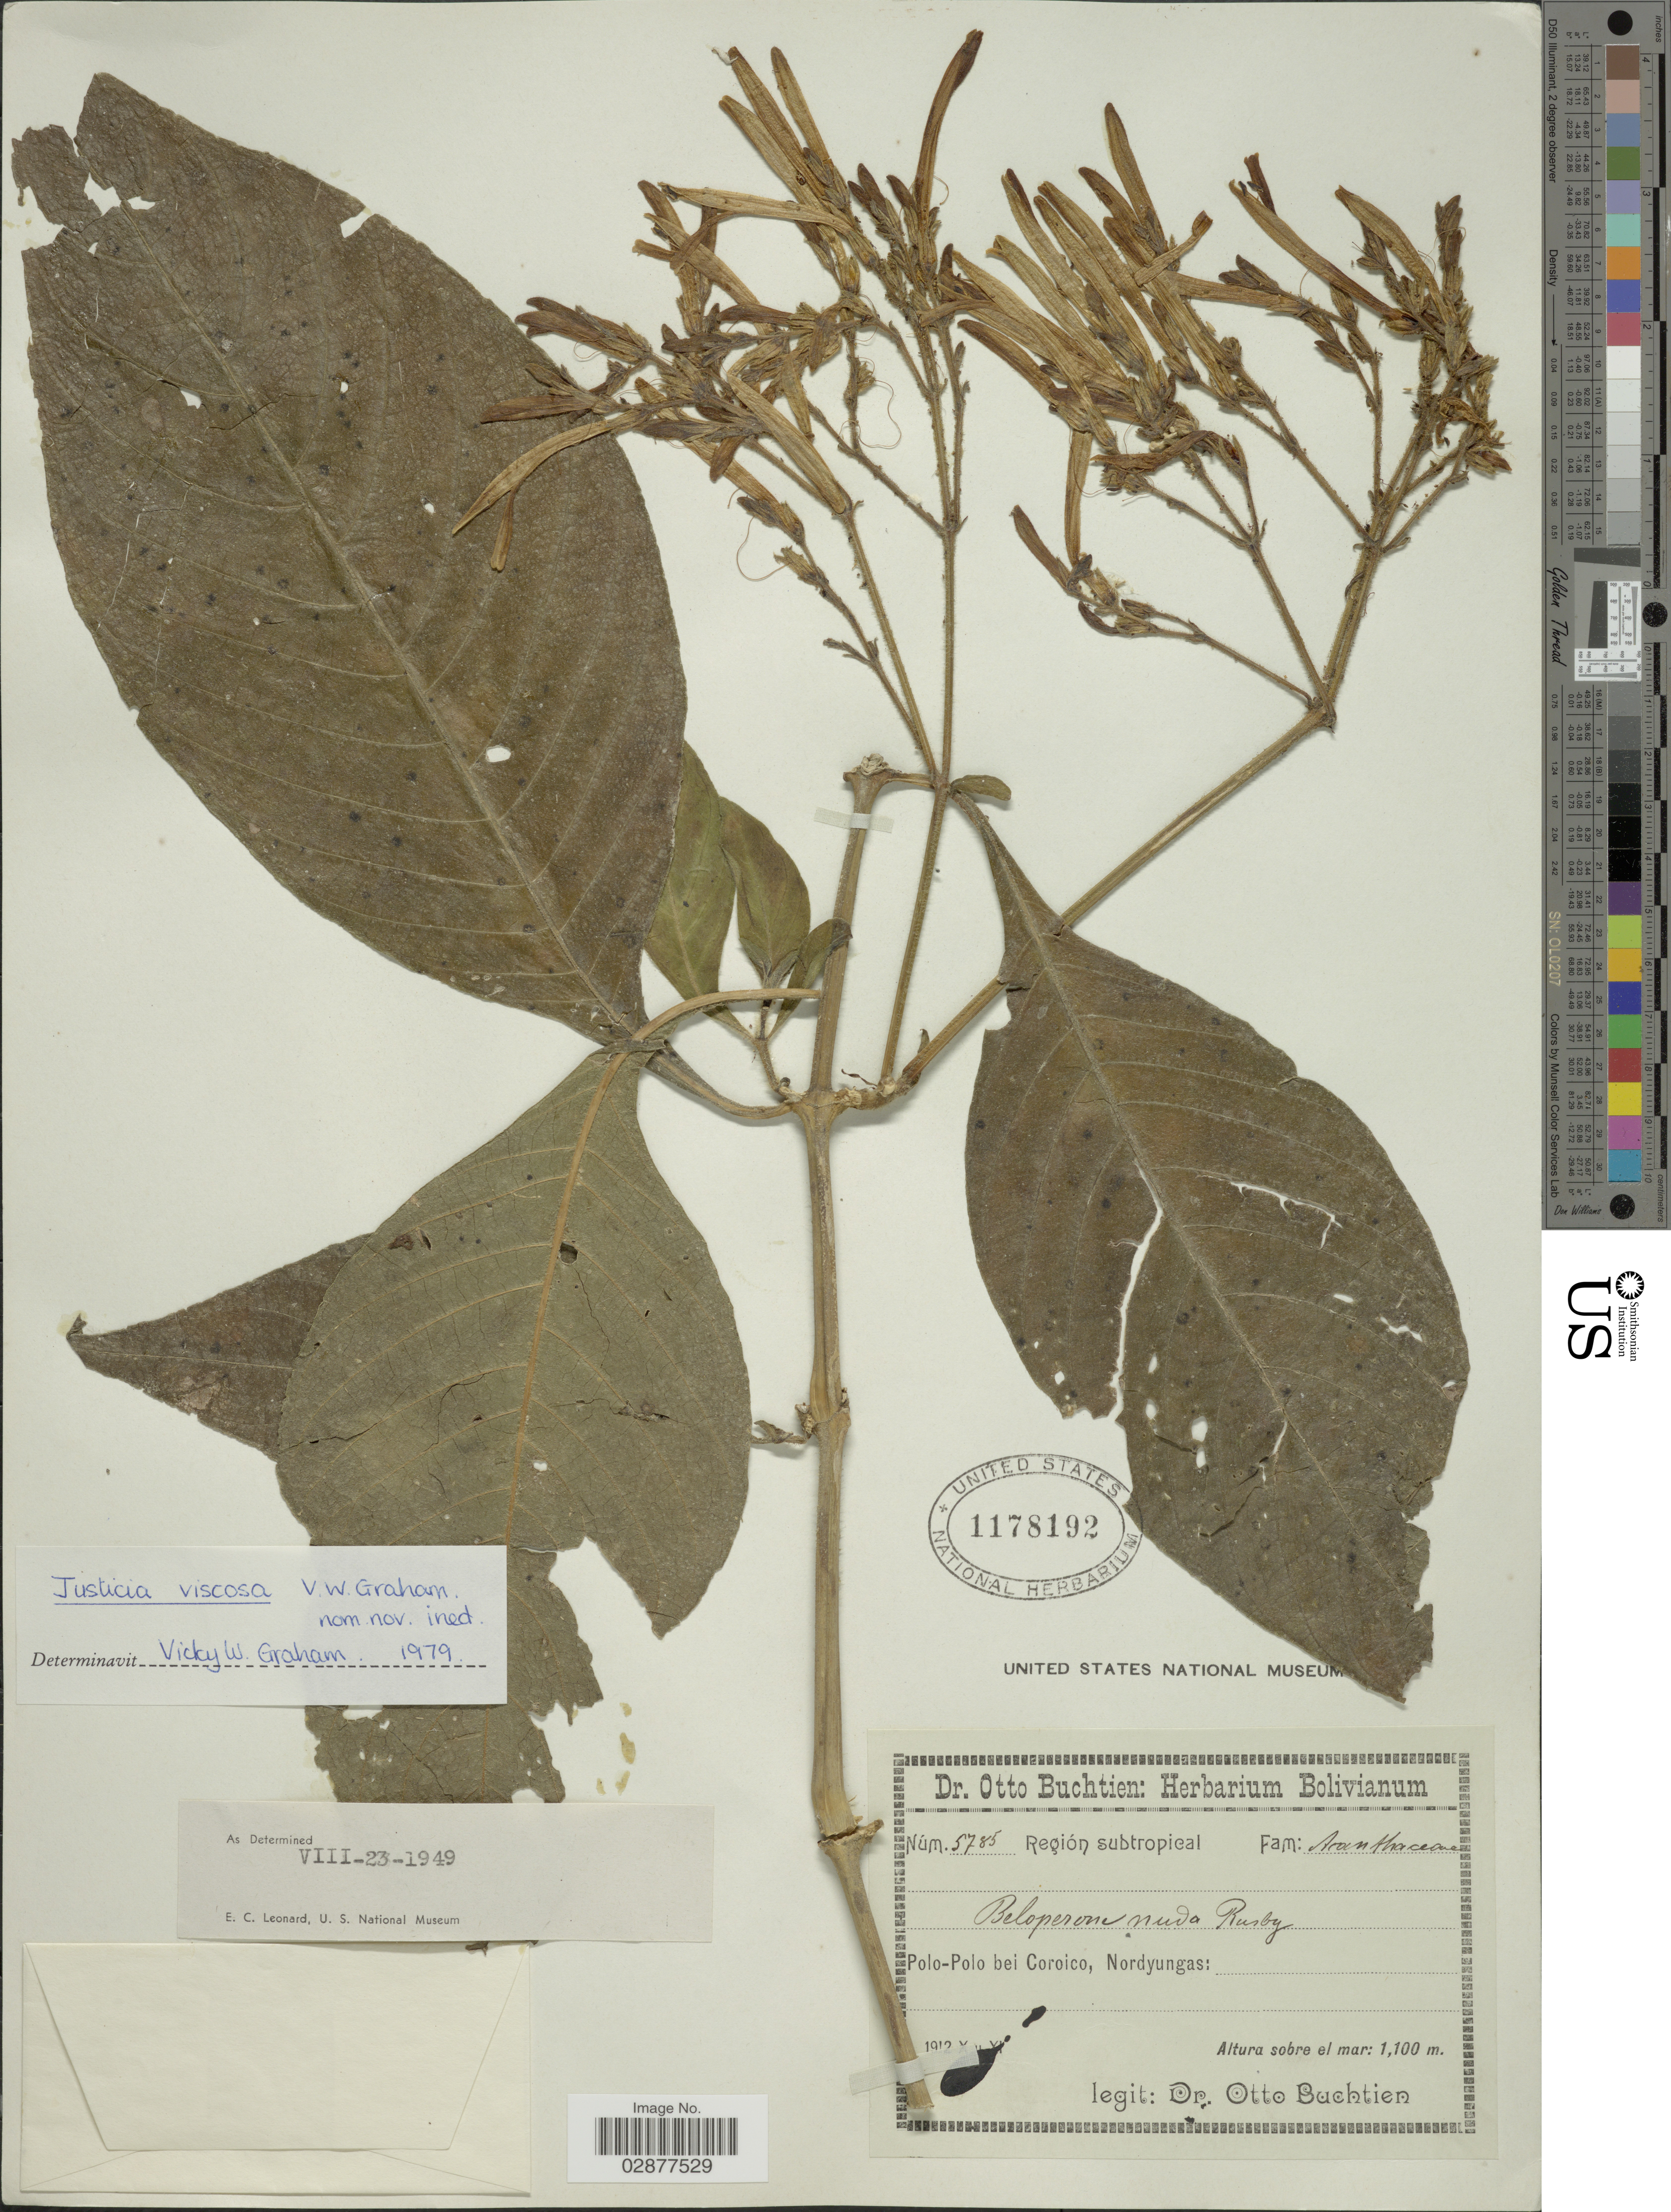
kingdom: Plantae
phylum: Tracheophyta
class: Magnoliopsida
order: Lamiales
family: Acanthaceae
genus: Justicia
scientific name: Justicia boliviensis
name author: (Bremek.) V.A.W. Graham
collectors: O. Buchtien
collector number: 5785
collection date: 1912-10/1912-11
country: Bolivia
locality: Región subtropical. Polo-Polo bei Coroico, Nordyungas.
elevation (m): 1100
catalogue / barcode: US 1178192